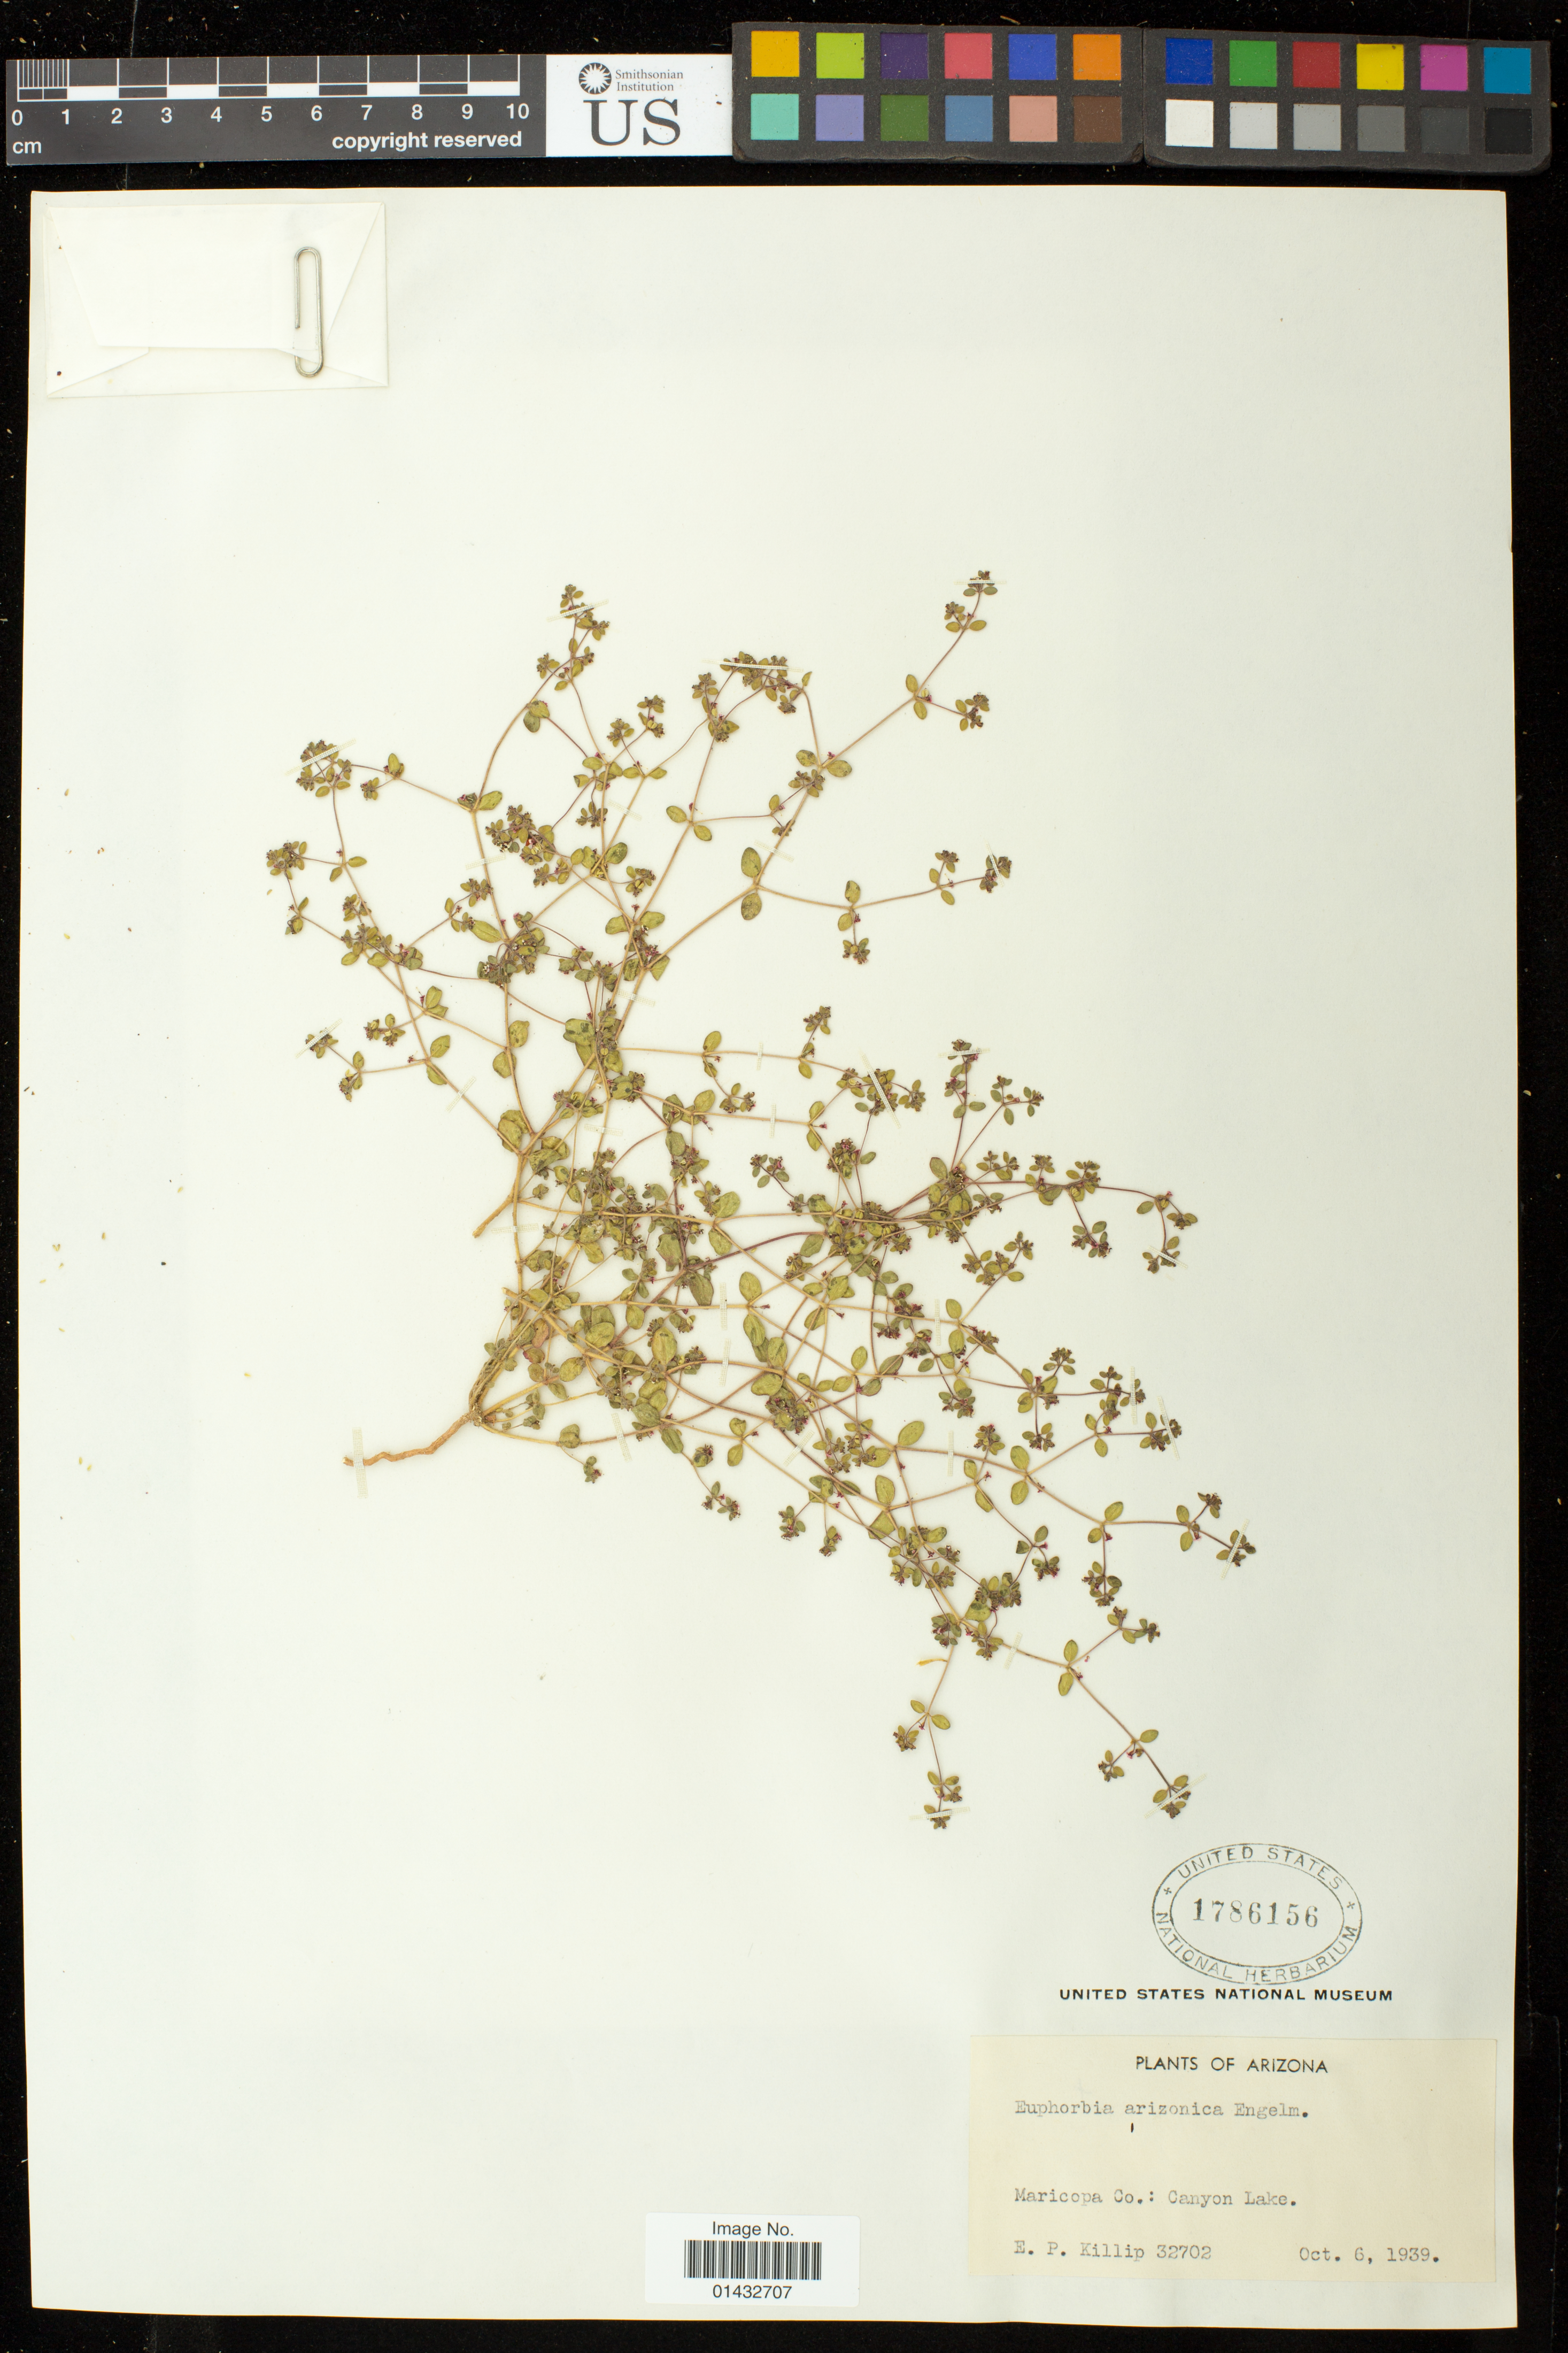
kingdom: Plantae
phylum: Tracheophyta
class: Magnoliopsida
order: Malpighiales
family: Euphorbiaceae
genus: Euphorbia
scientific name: Euphorbia arizonica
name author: Engelm.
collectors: E. P. Killip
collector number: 32702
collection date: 1939-10-06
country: United States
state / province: Arizona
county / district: Maricopa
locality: Canyon Lake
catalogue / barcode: US 1786156